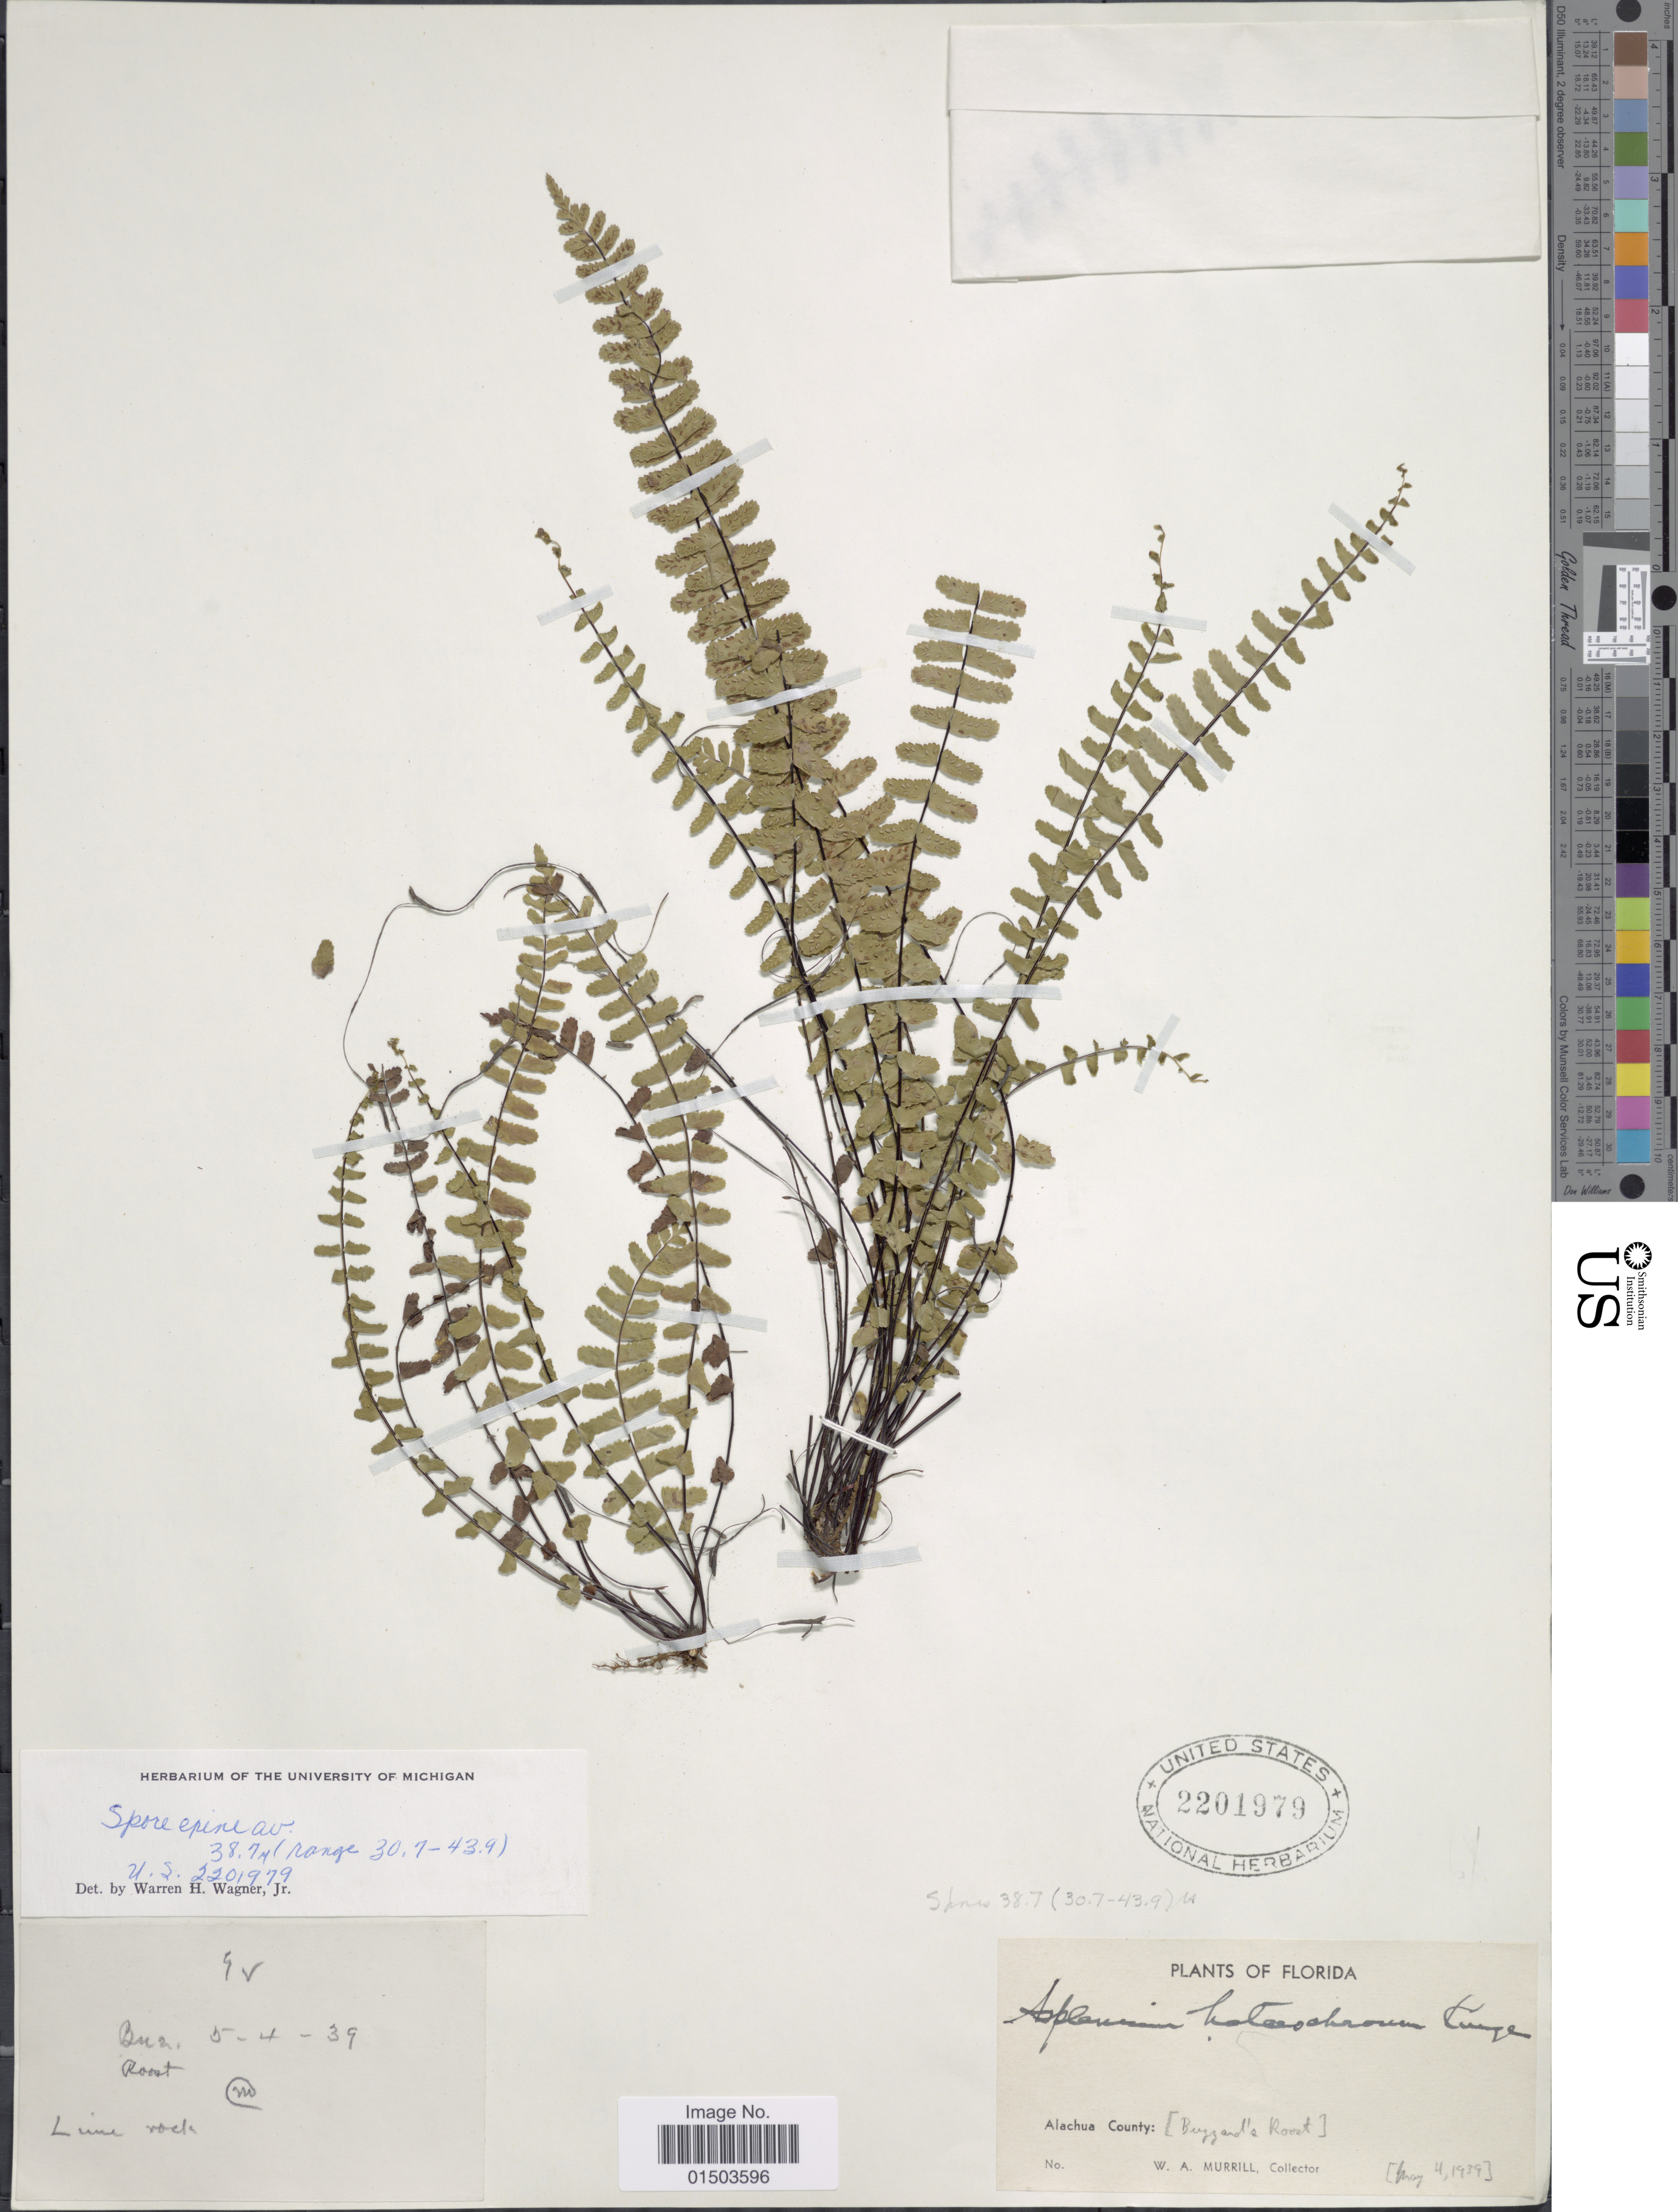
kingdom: Plantae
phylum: Tracheophyta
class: Polypodiopsida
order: Polypodiales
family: Aspleniaceae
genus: Asplenium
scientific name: Asplenium heterochroum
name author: Kunze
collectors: W. A. Murrill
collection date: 1939-05-04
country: United States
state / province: Florida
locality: Florida. Alachua County [Buzzard's Roost].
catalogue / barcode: US 2201979